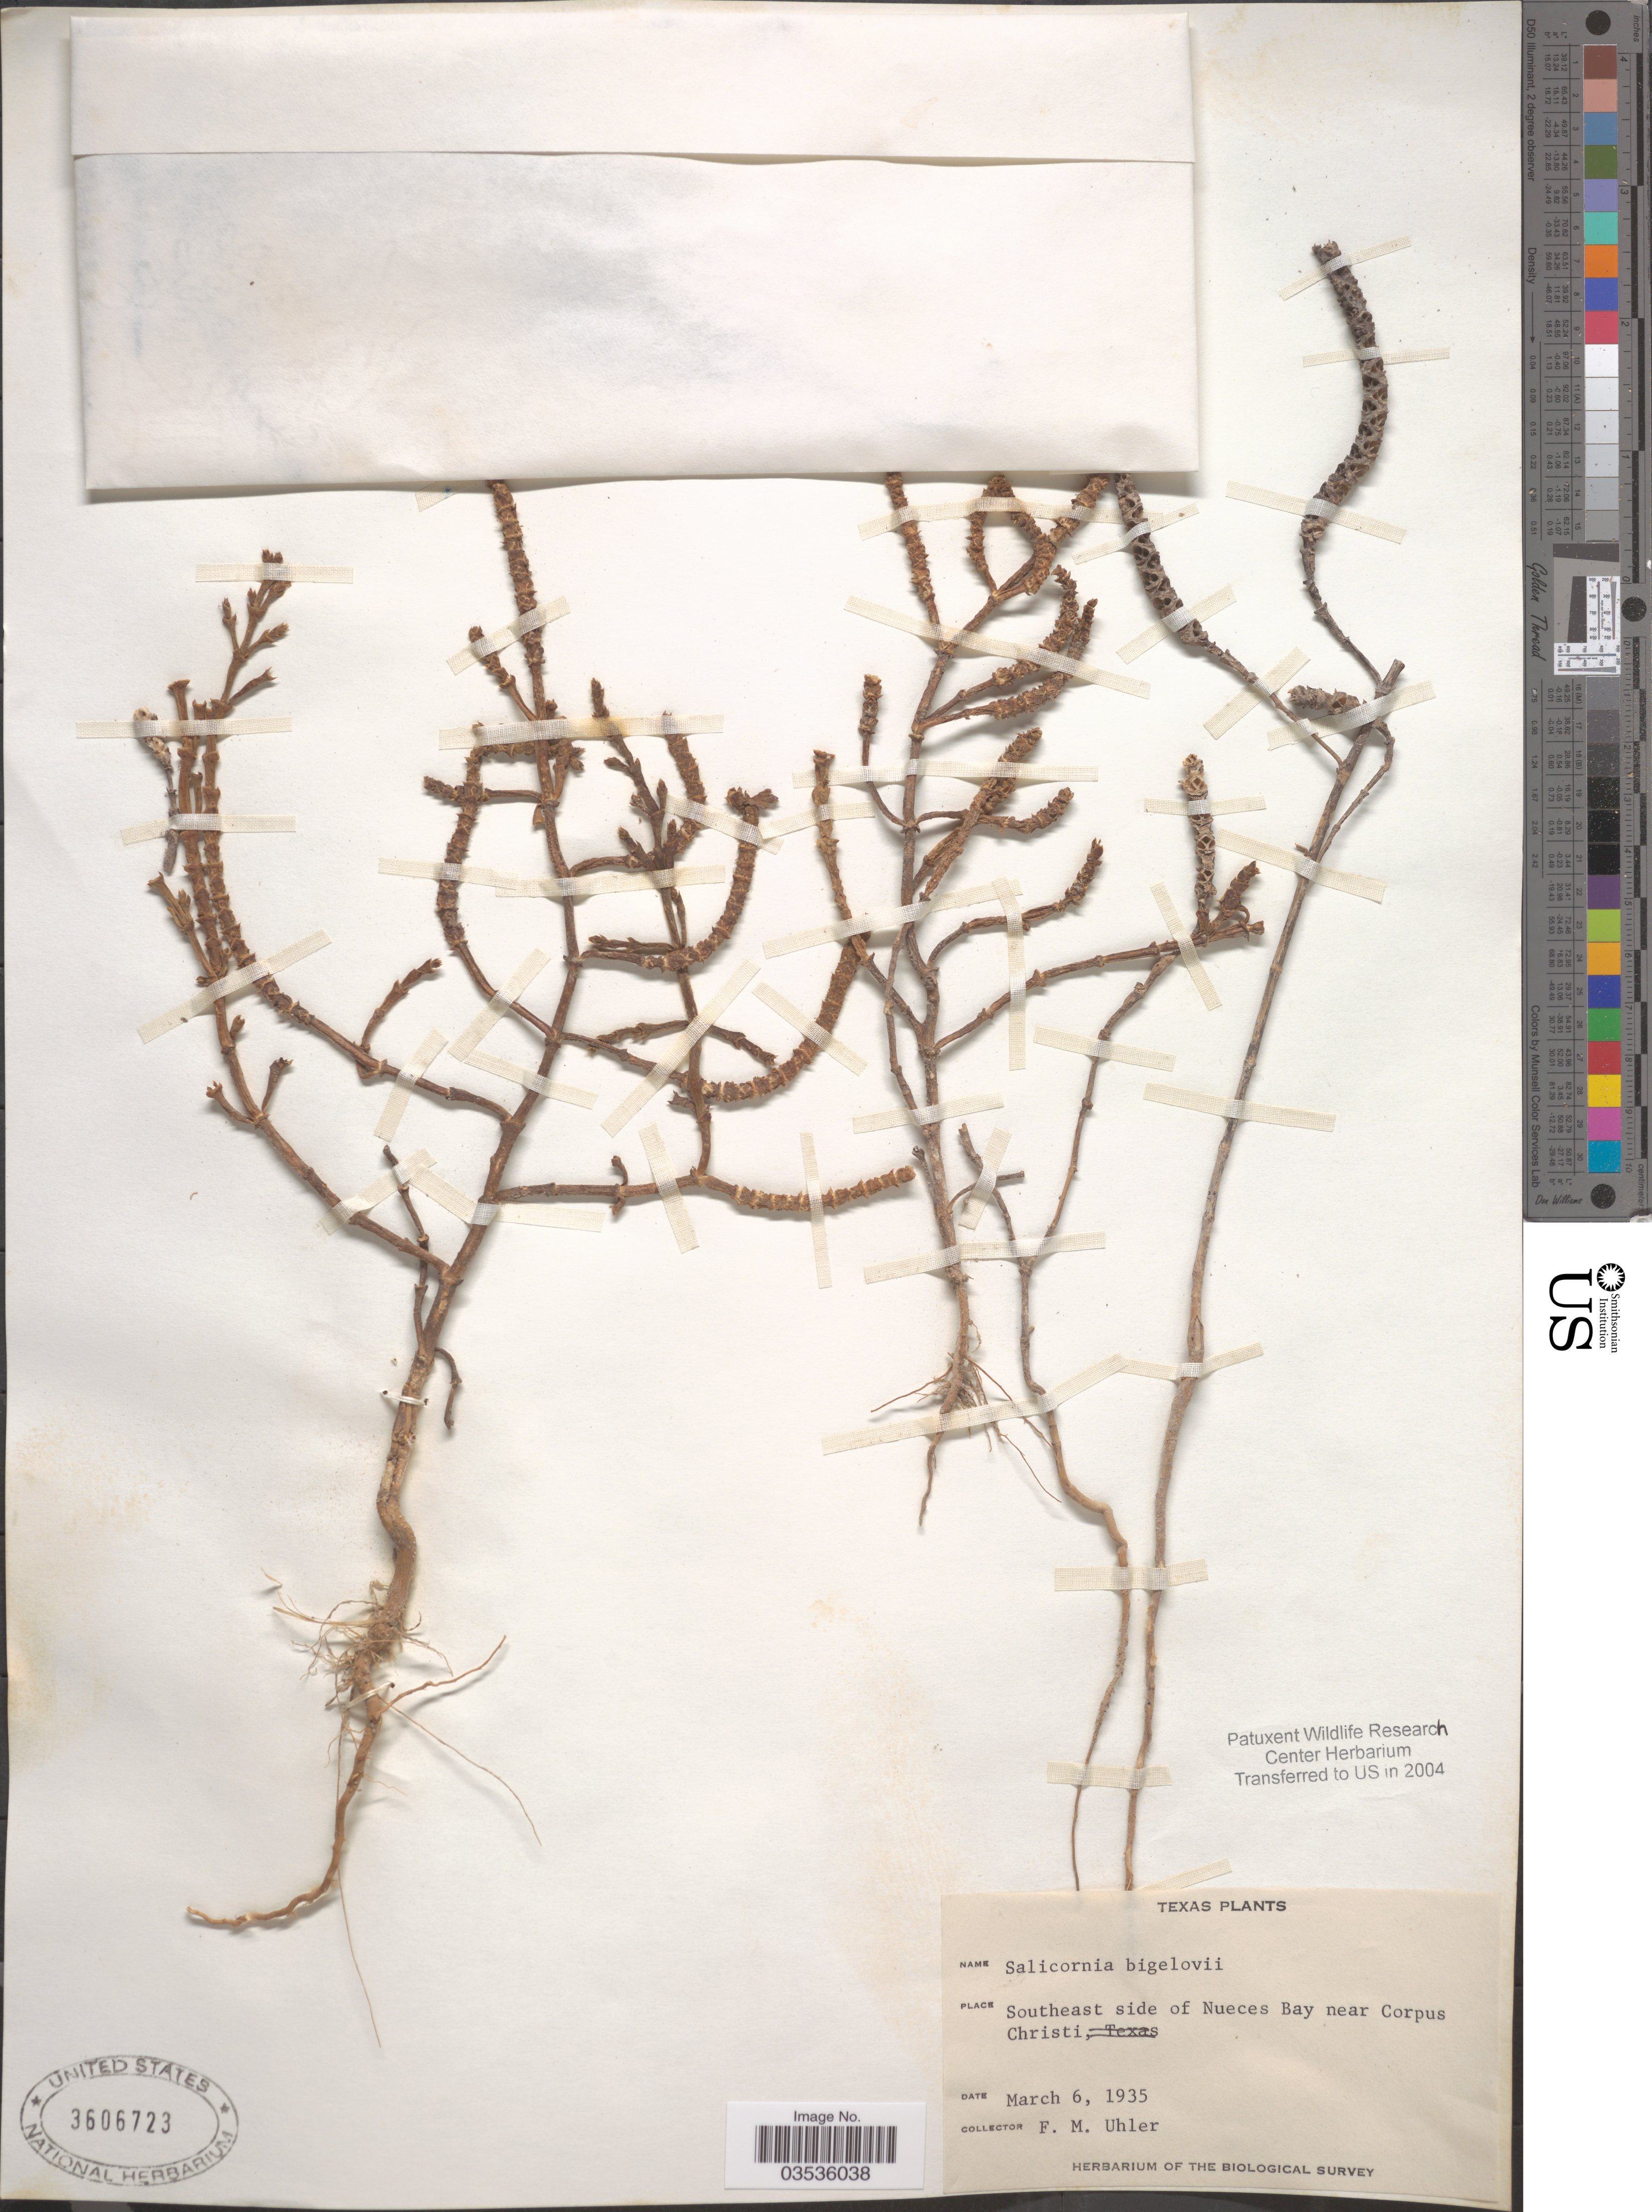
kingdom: Plantae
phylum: Tracheophyta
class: Magnoliopsida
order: Caryophyllales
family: Amaranthaceae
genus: Salicornia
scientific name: Salicornia bigelovii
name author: Torr.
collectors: F. M. Uhler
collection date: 1935-03-06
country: United States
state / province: Texas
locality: Southeast side of Nueces Bay near Corpus Christi.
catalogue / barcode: US 3606723